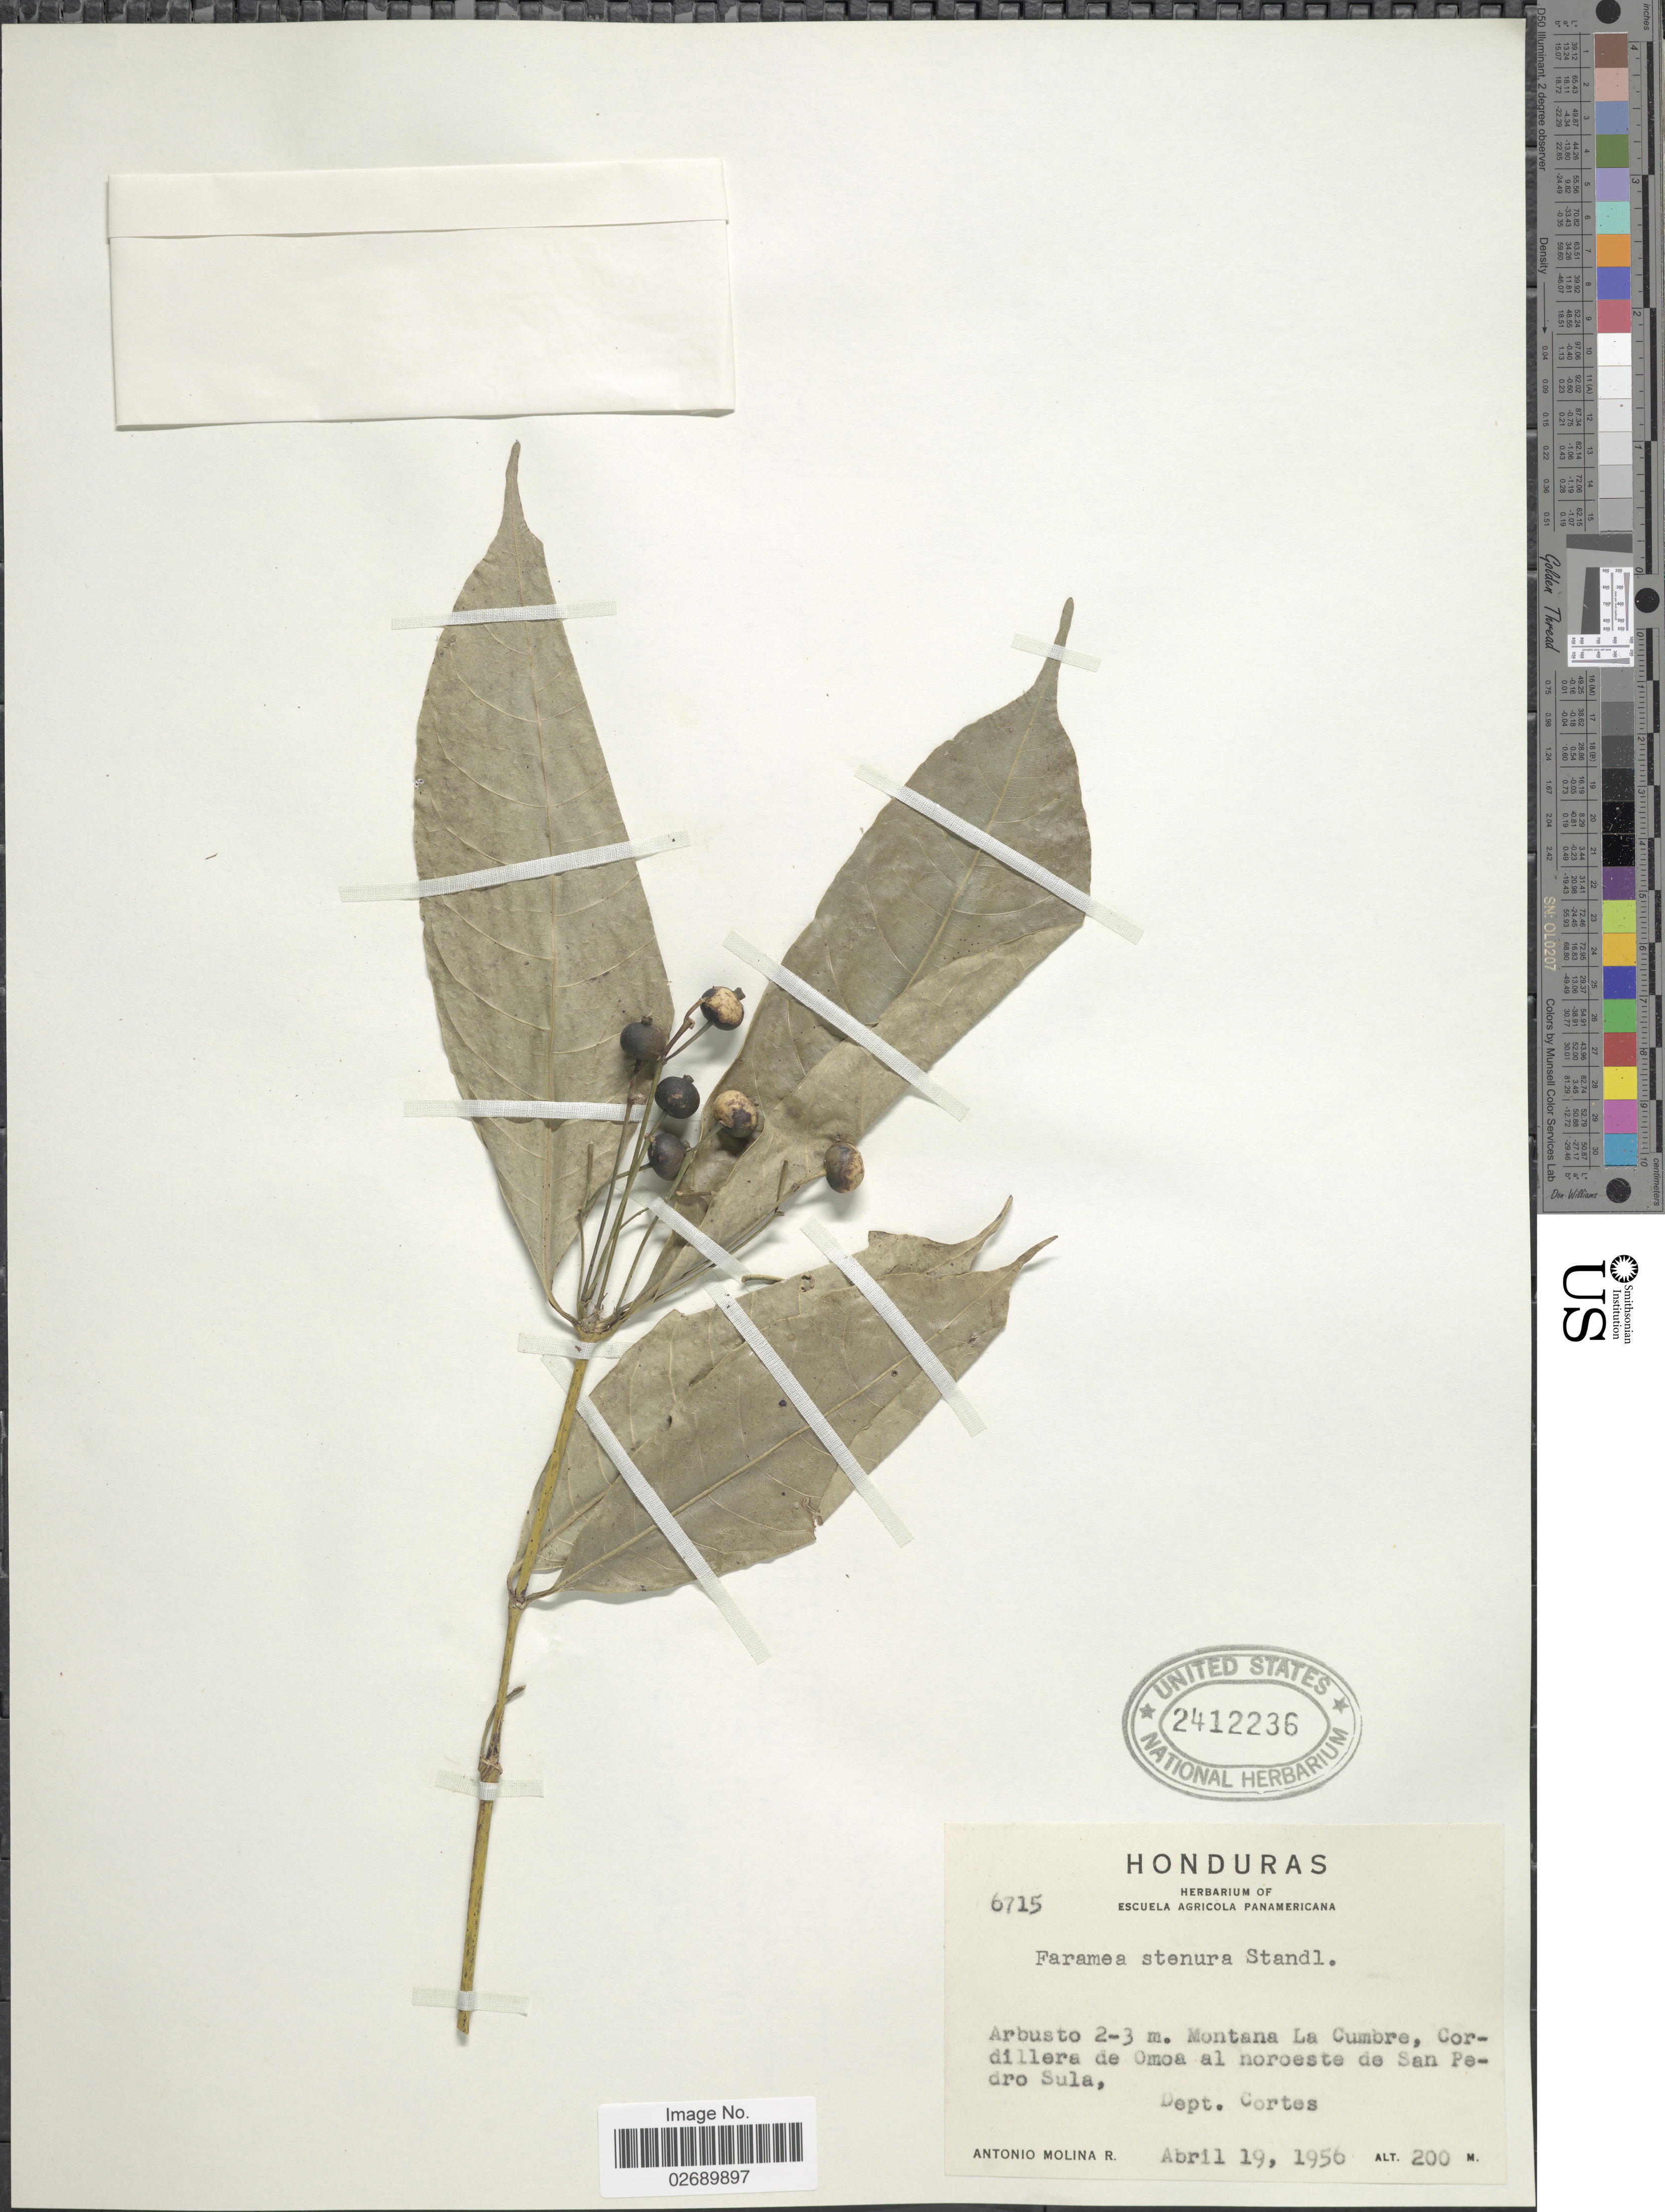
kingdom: Plantae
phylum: Tracheophyta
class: Magnoliopsida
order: Gentianales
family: Rubiaceae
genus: Faramea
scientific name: Faramea stenura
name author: Standl.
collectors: A. Molina R.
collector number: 6715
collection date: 1956-04-19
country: Honduras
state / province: Cortés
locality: Cordillera de Omoa al noroeste de San Pedro Sula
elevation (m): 200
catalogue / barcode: US 2412236